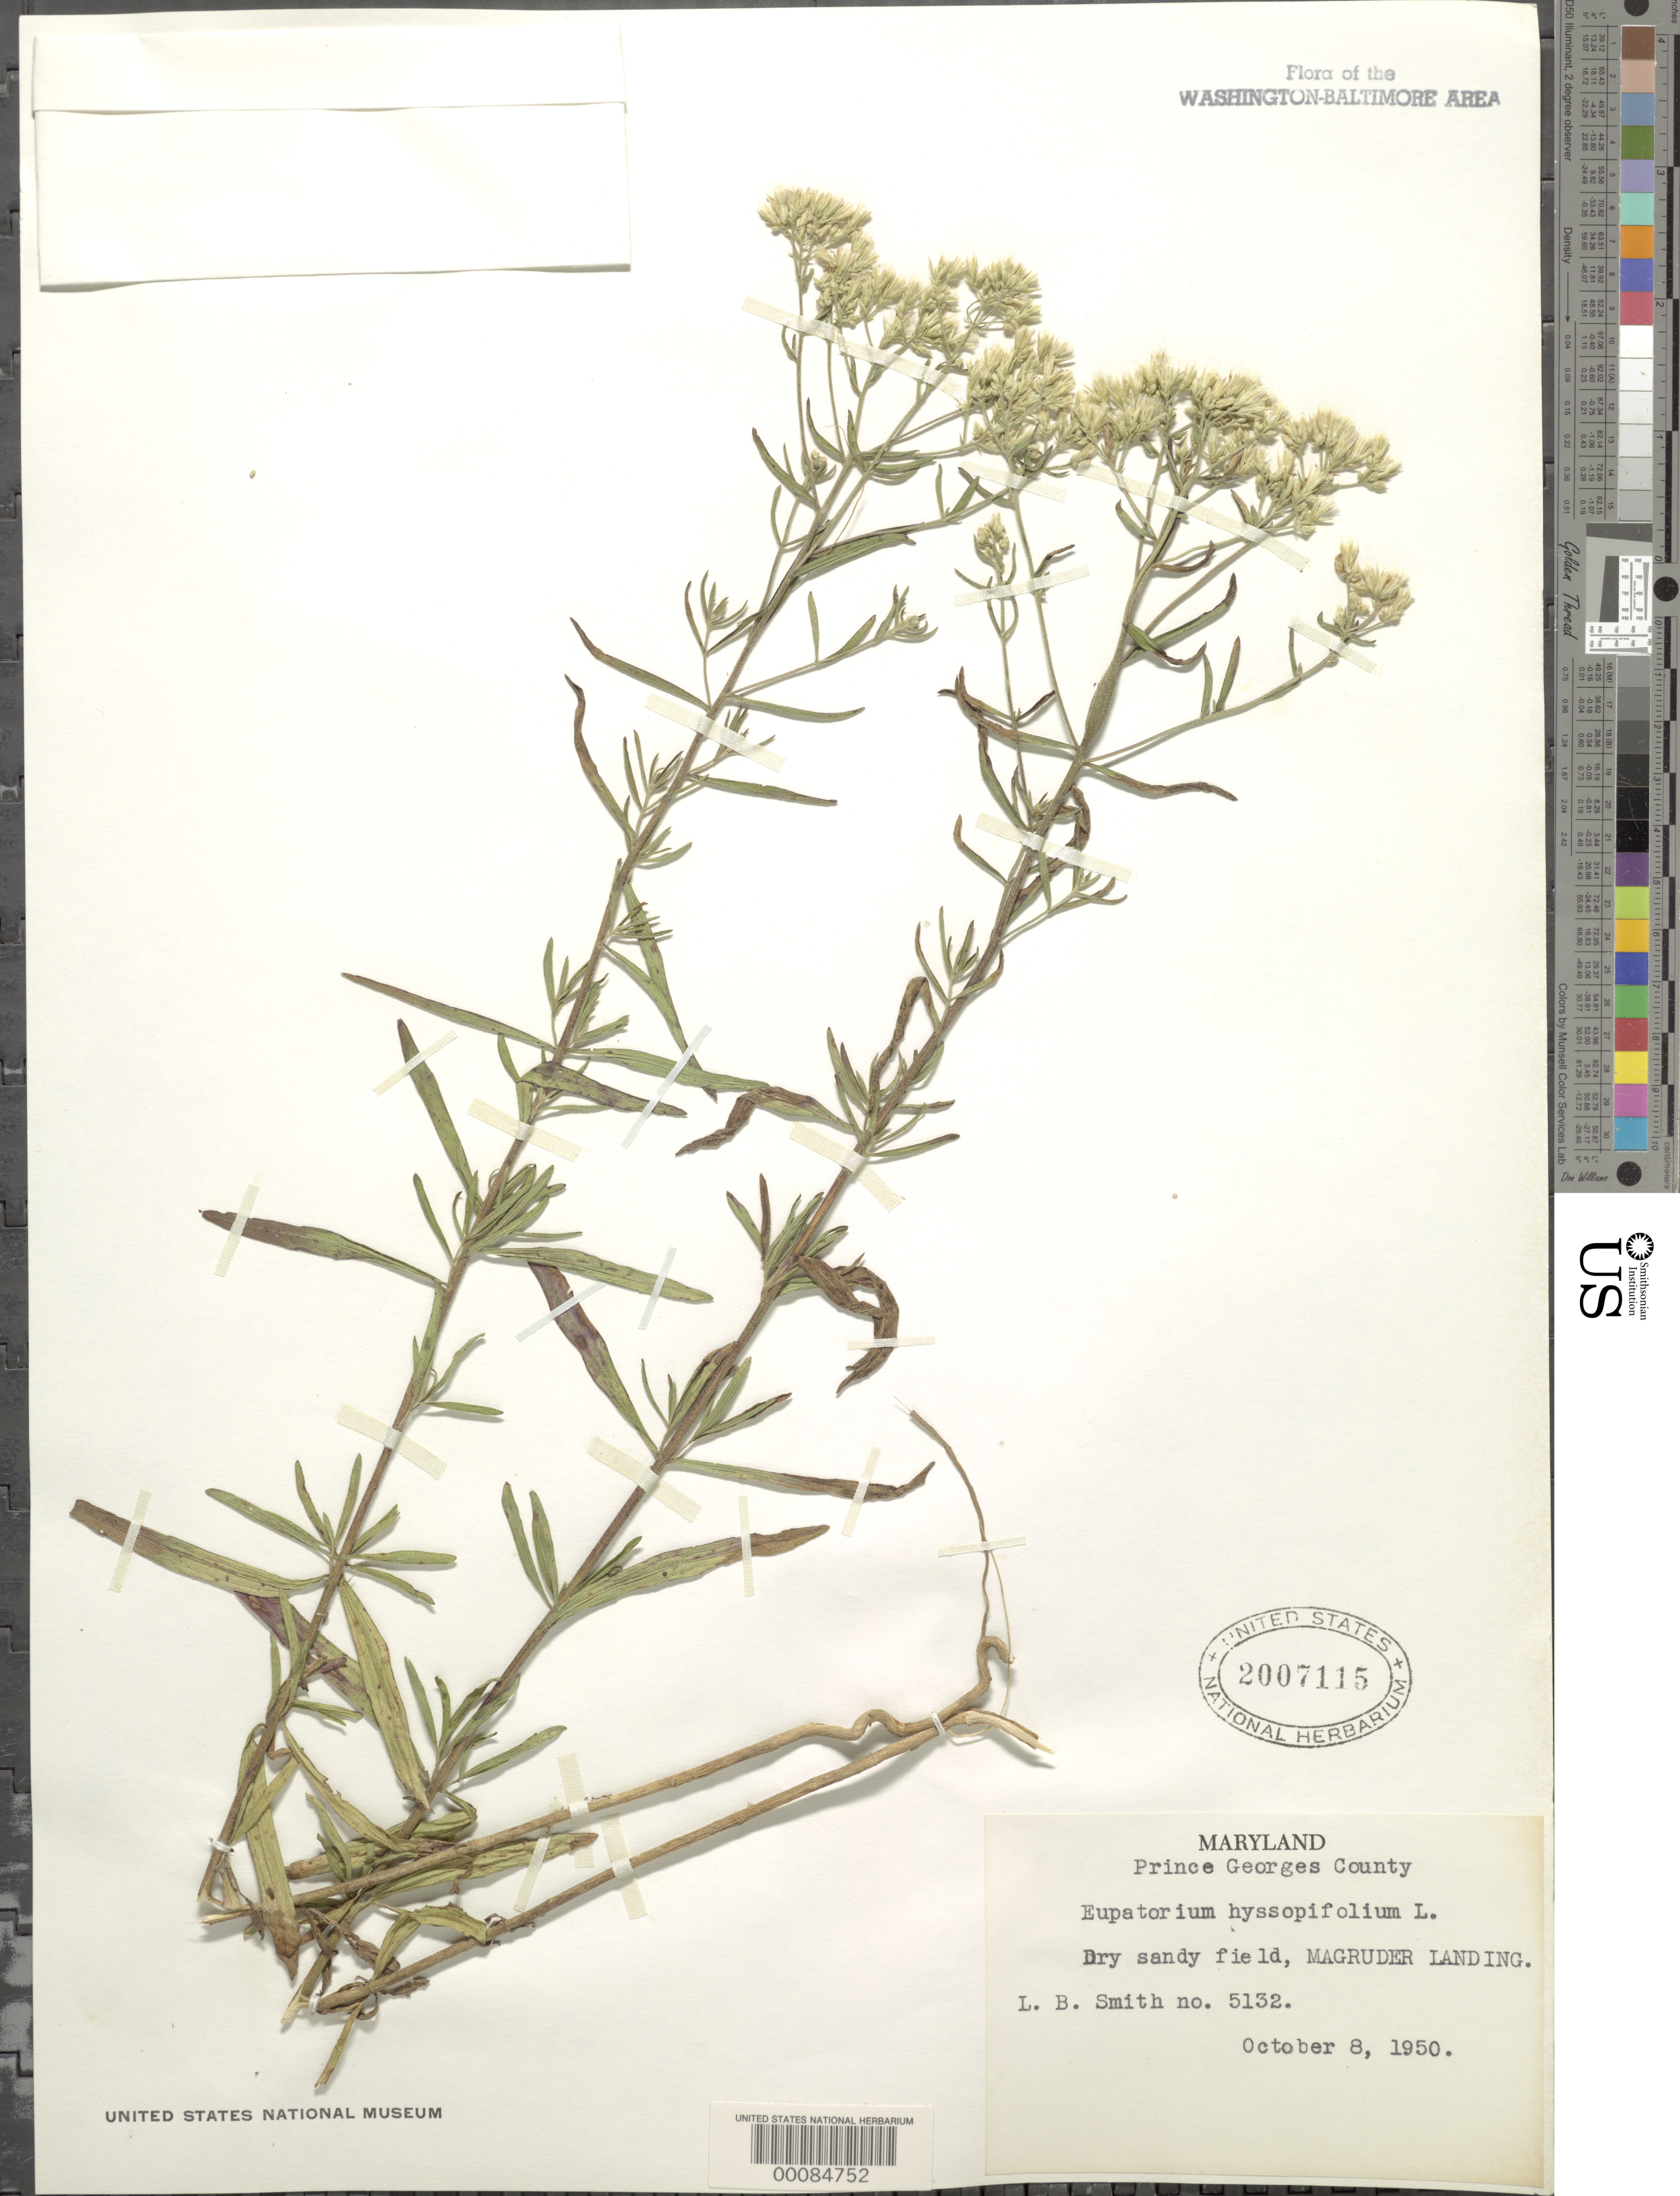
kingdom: Plantae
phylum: Tracheophyta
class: Magnoliopsida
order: Asterales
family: Asteraceae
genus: Eupatorium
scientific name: Eupatorium hyssopifolium var. typica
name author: L.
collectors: L. Smith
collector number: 5132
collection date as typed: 08 Oct 1950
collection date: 1950-10-08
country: United States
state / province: Maryland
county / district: Prince George's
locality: Magruder Landing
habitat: Dry sandy field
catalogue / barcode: US 2007115